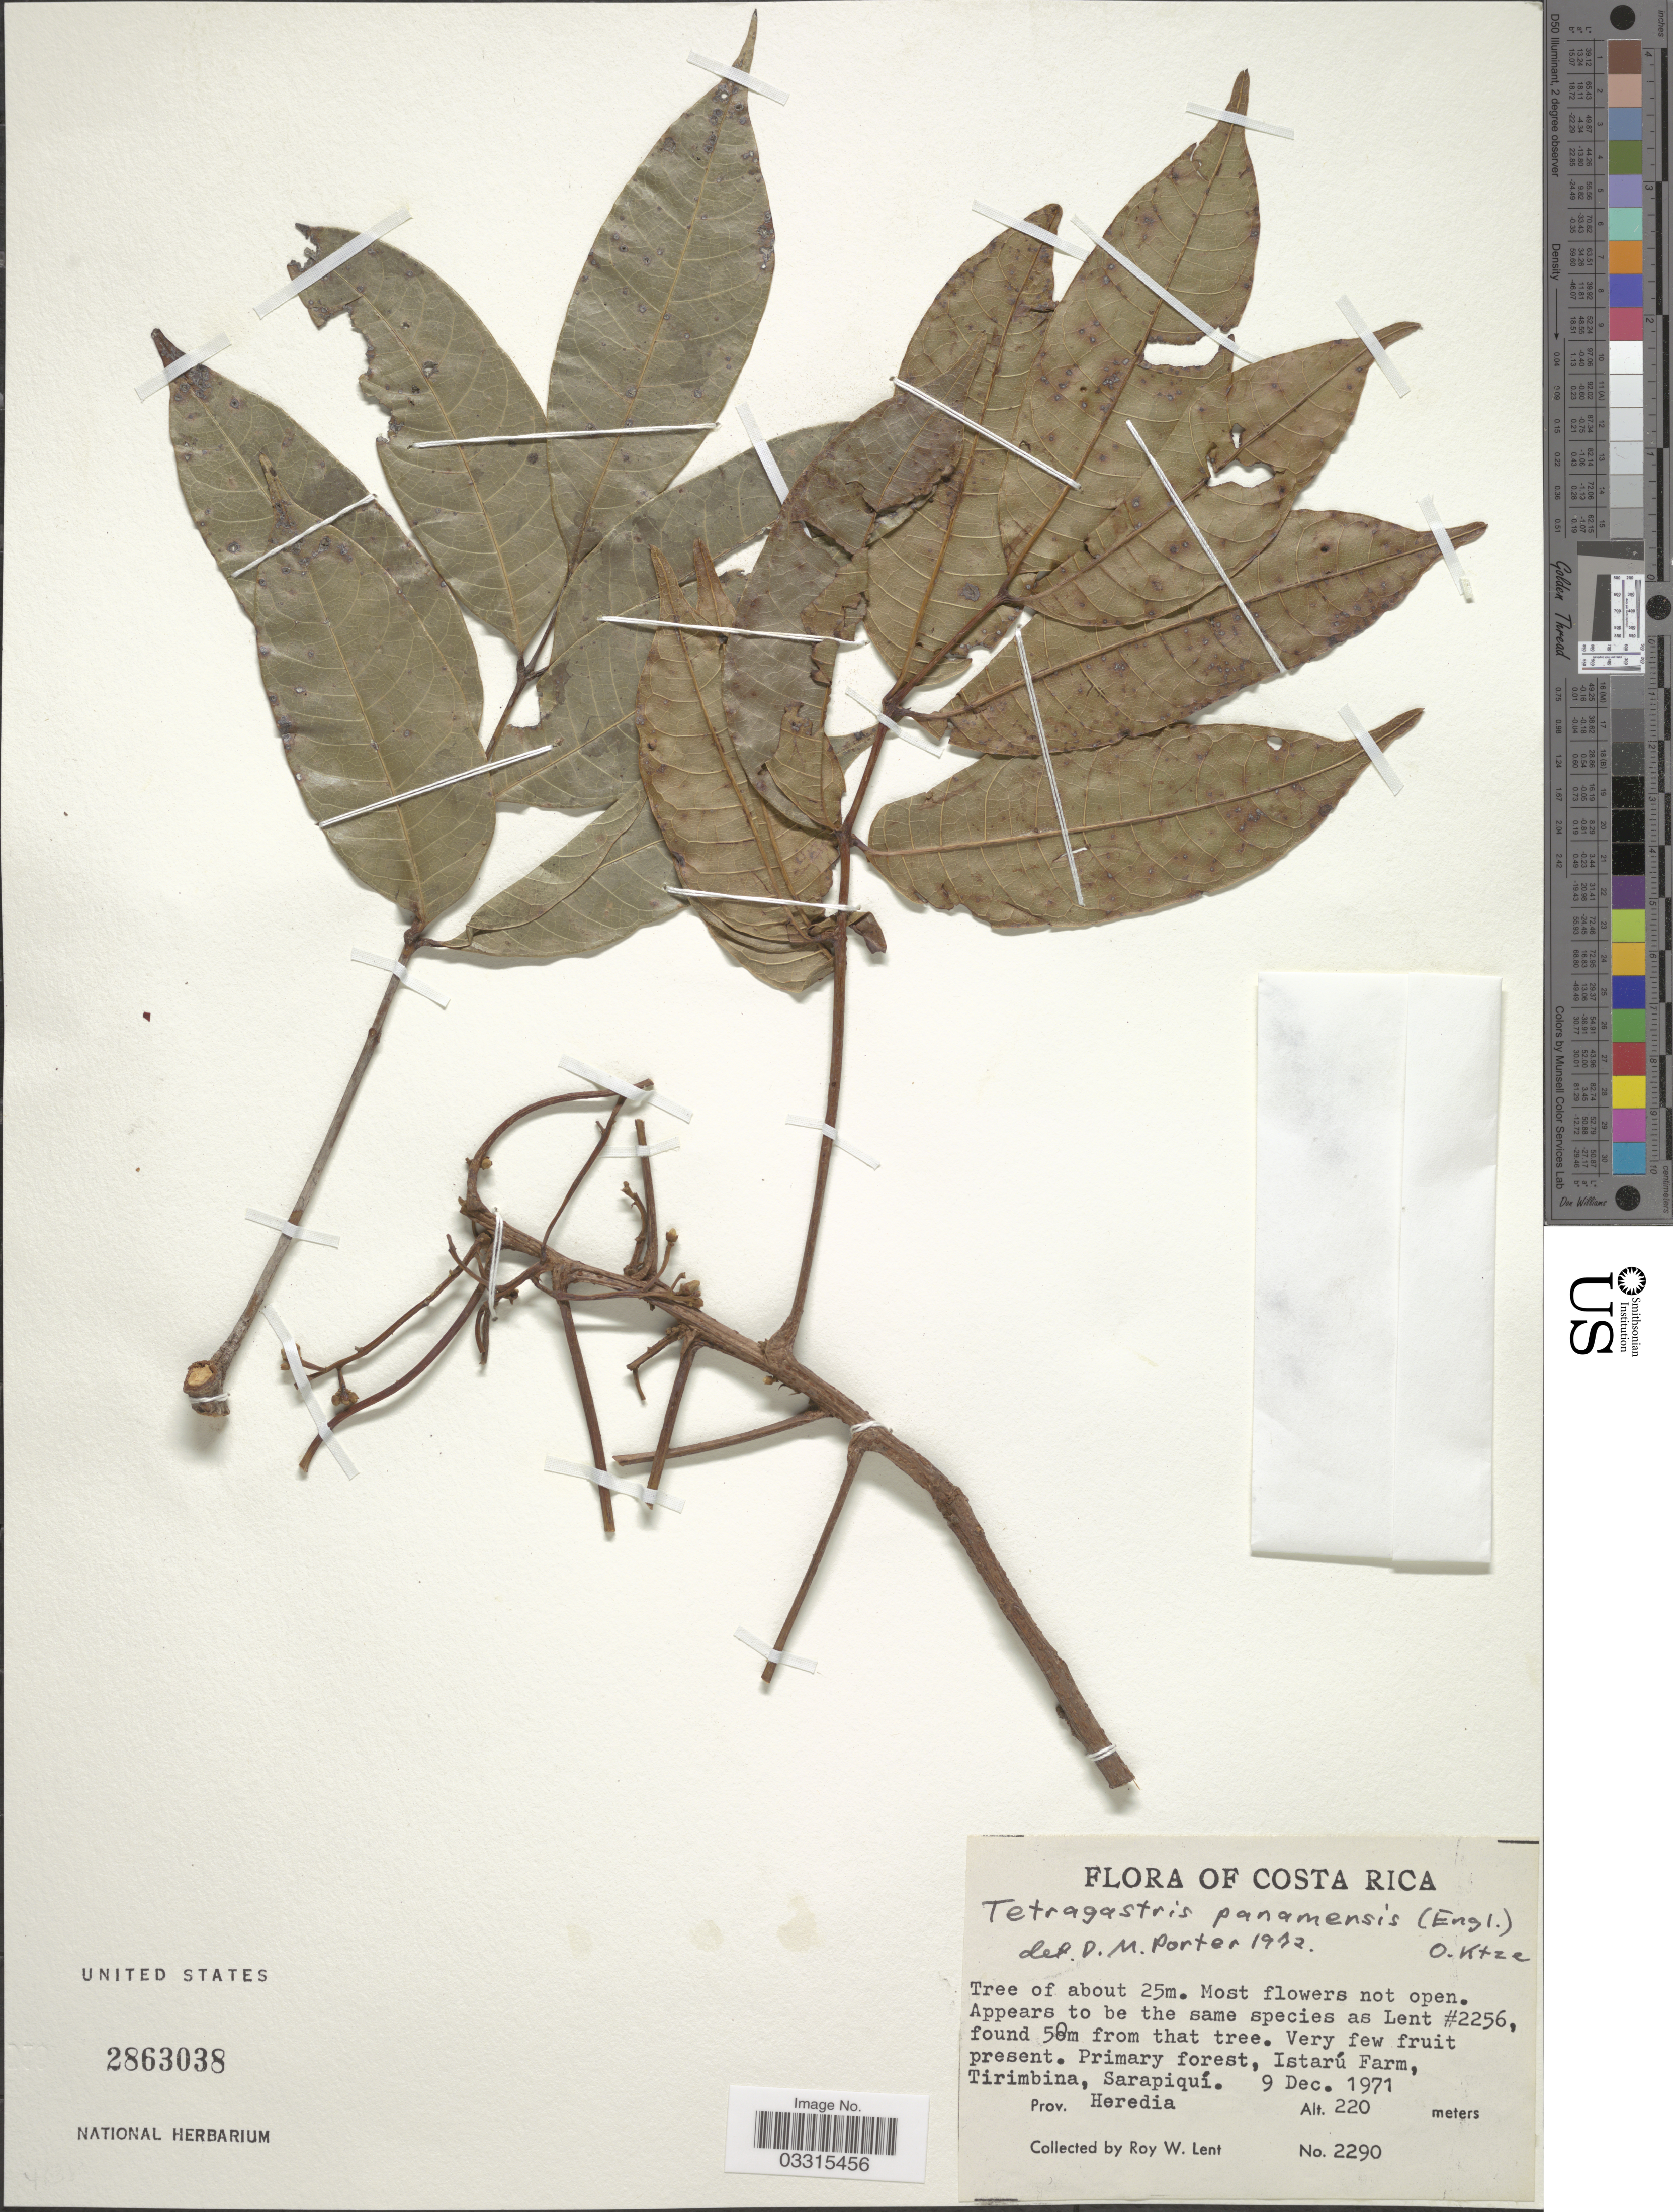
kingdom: Plantae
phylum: Tracheophyta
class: Magnoliopsida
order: Sapindales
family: Burseraceae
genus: Protium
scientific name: Protium stevensonii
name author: (Standl.) Daly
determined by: Daly, Douglas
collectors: R. W. Lent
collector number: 2290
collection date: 1971-12-09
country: Costa Rica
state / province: Heredia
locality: Istarú Farm, Tirimbina, Sarapiquí.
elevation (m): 220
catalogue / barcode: US 2863038